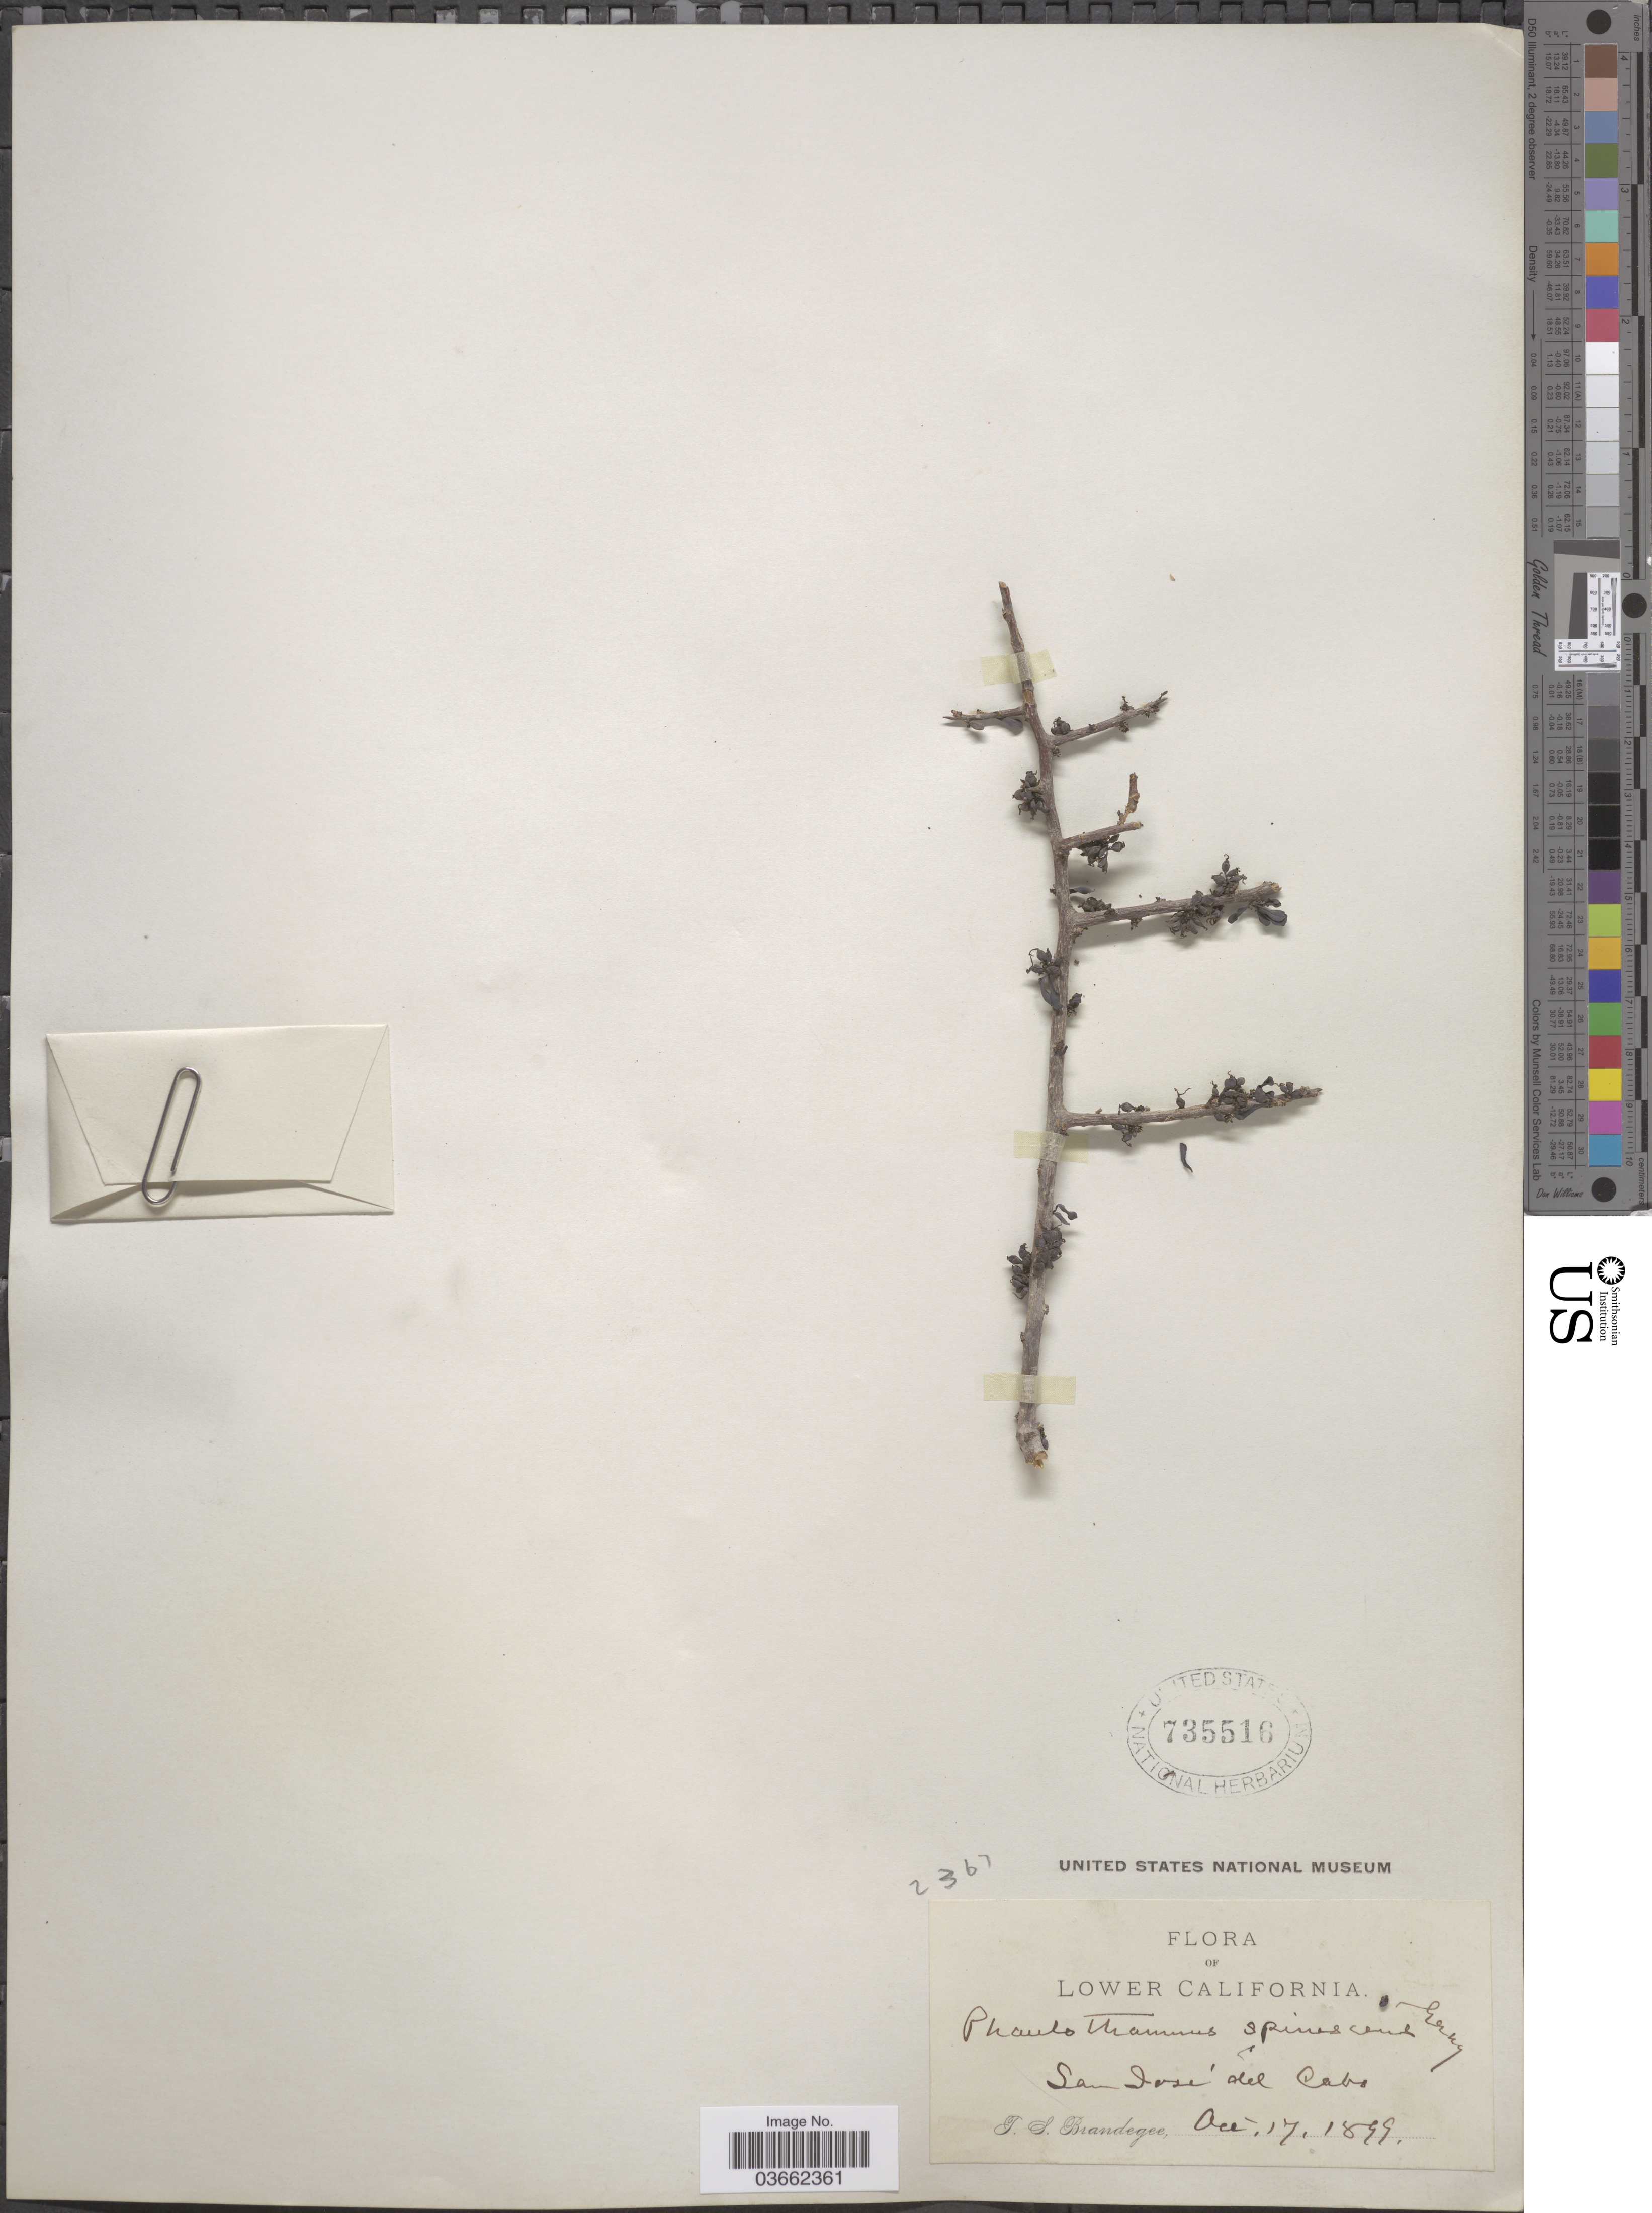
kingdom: Plantae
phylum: Tracheophyta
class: Magnoliopsida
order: Caryophyllales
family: Achatocarpaceae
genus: Phaulothamnus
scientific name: Phaulothamnus spinescens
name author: A. Gray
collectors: T. S. Brandegee (herbarium)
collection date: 1899-10-17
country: Mexico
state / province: Baja California Sur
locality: Lower California. San José del Cabo.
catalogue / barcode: US 735516